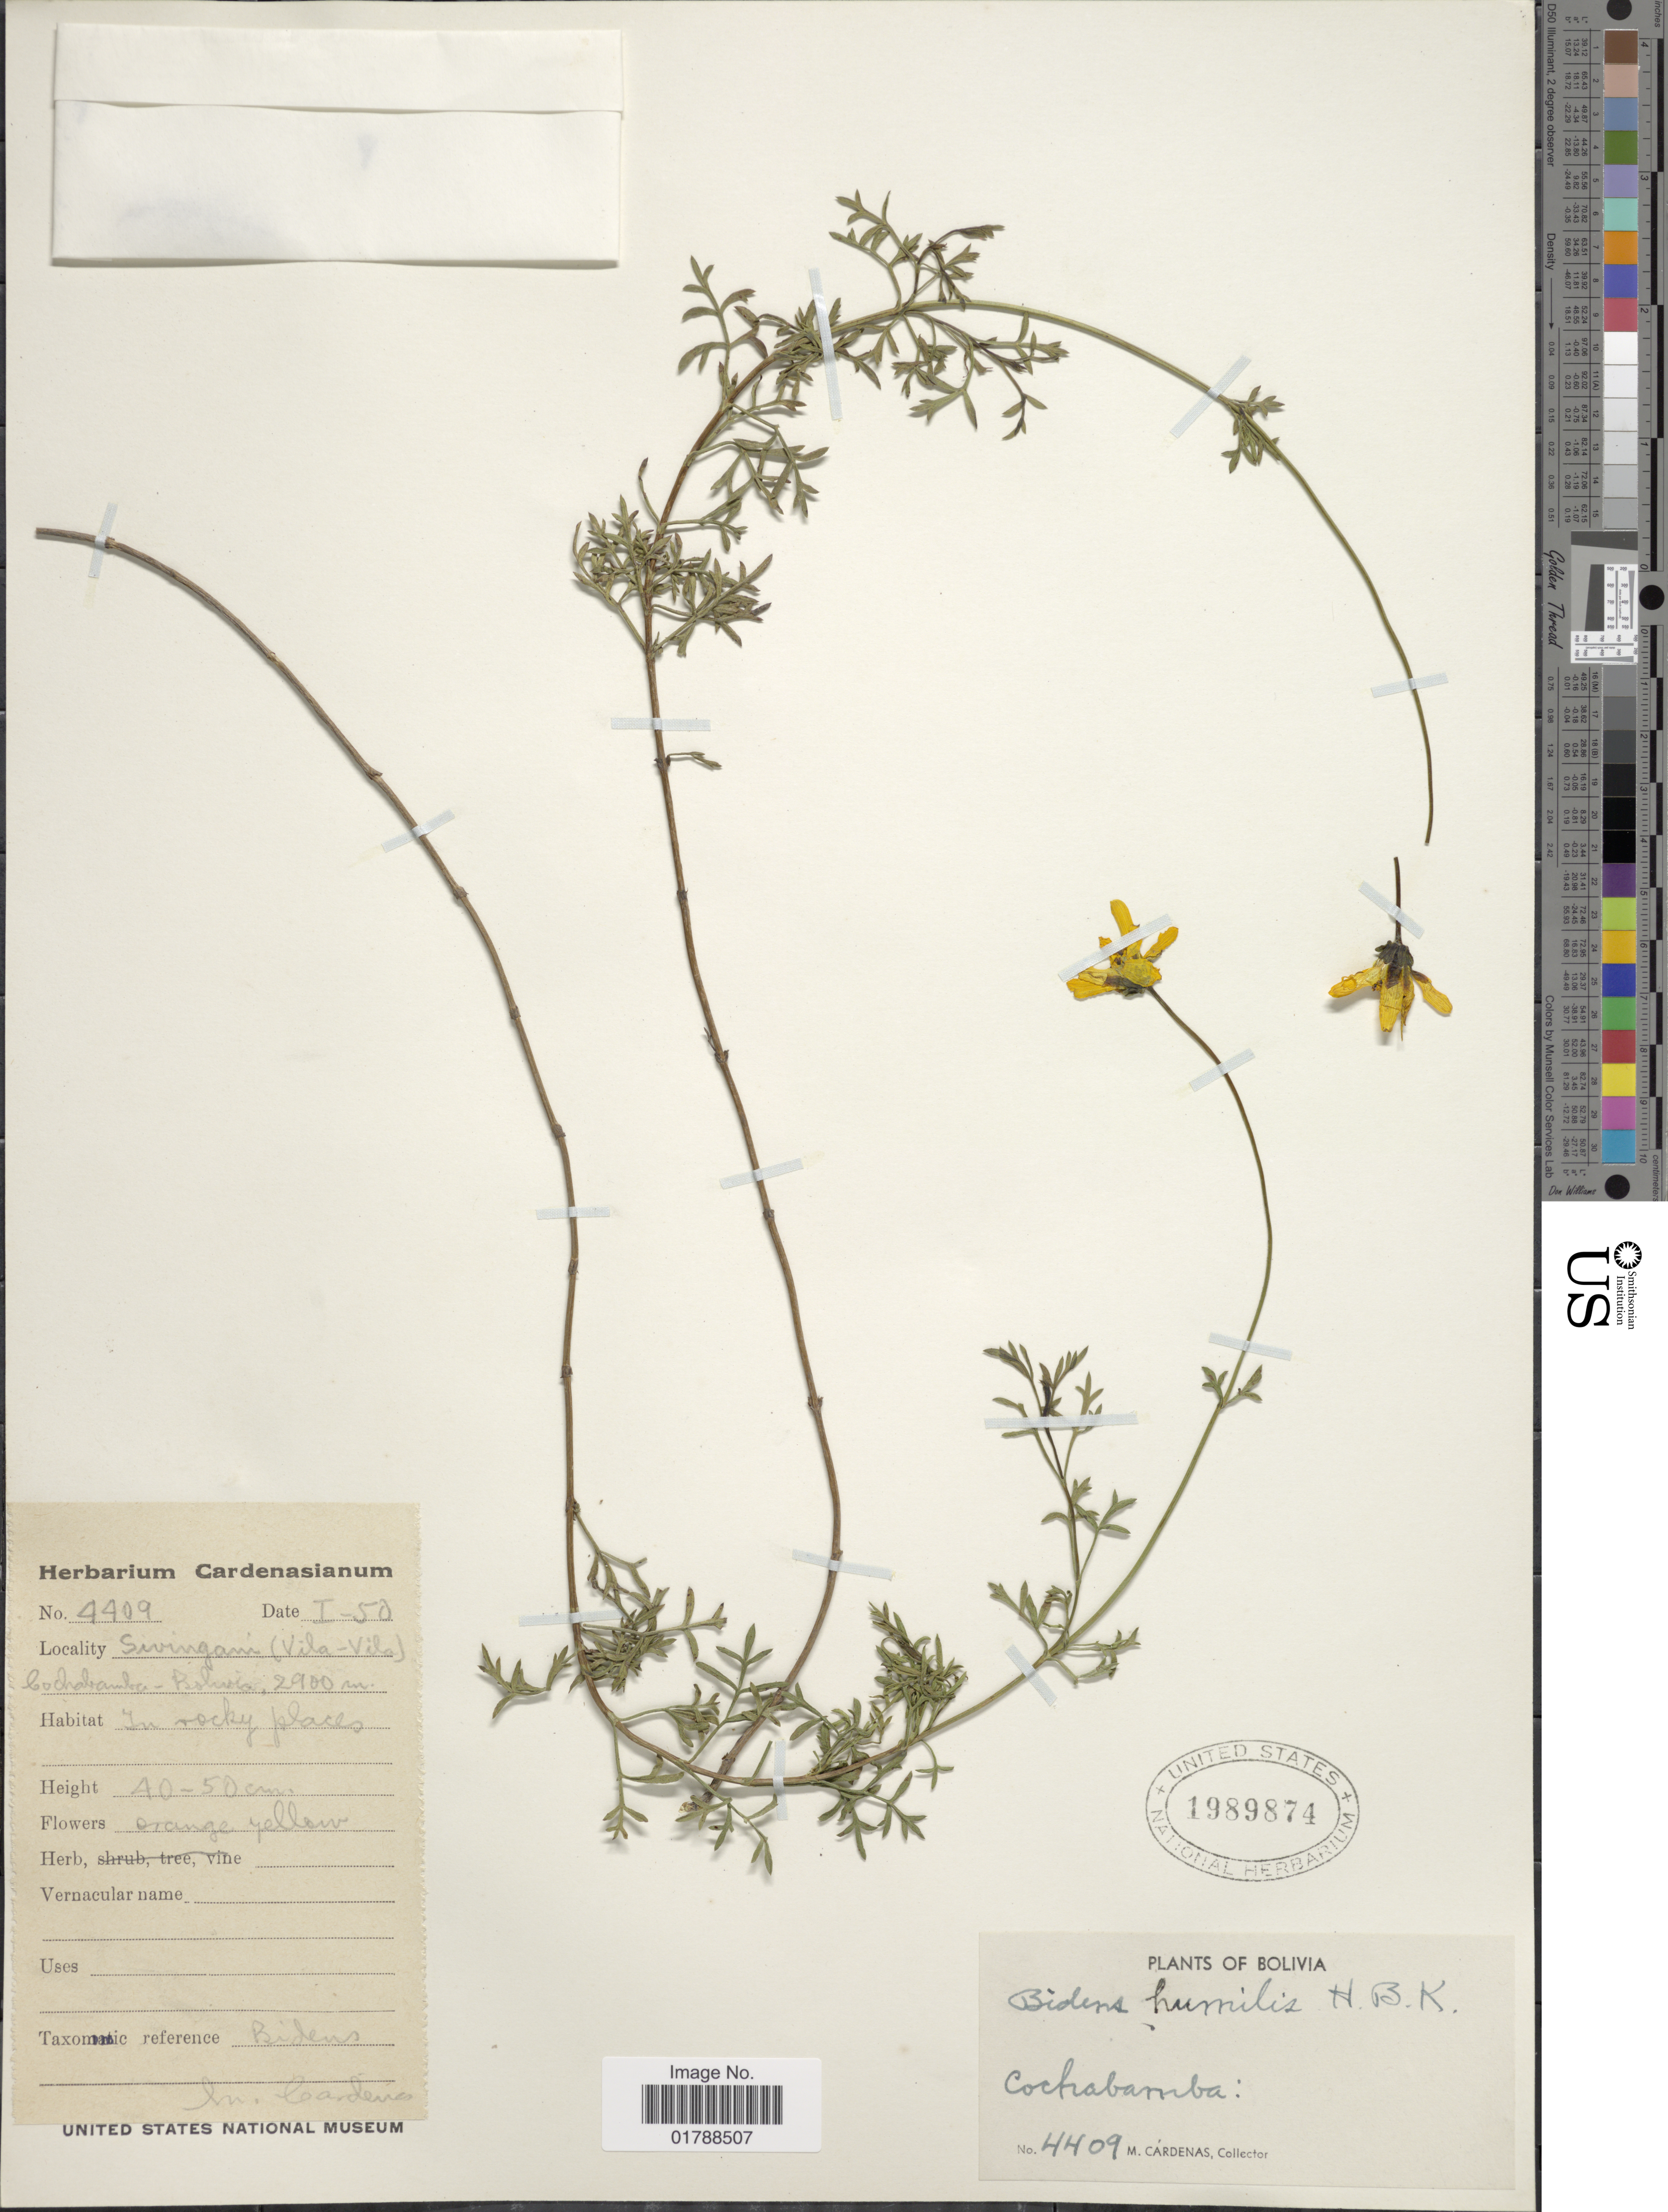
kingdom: Plantae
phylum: Tracheophyta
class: Magnoliopsida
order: Asterales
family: Asteraceae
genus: Bidens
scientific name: Bidens humilis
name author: Kunth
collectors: M. Cárdenas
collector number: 4409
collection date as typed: Transcribed d/m/y: /1/50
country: Bolivia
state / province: Cochabamba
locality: Sivingani (Vila-Vila)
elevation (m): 2900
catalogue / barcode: US 1989874